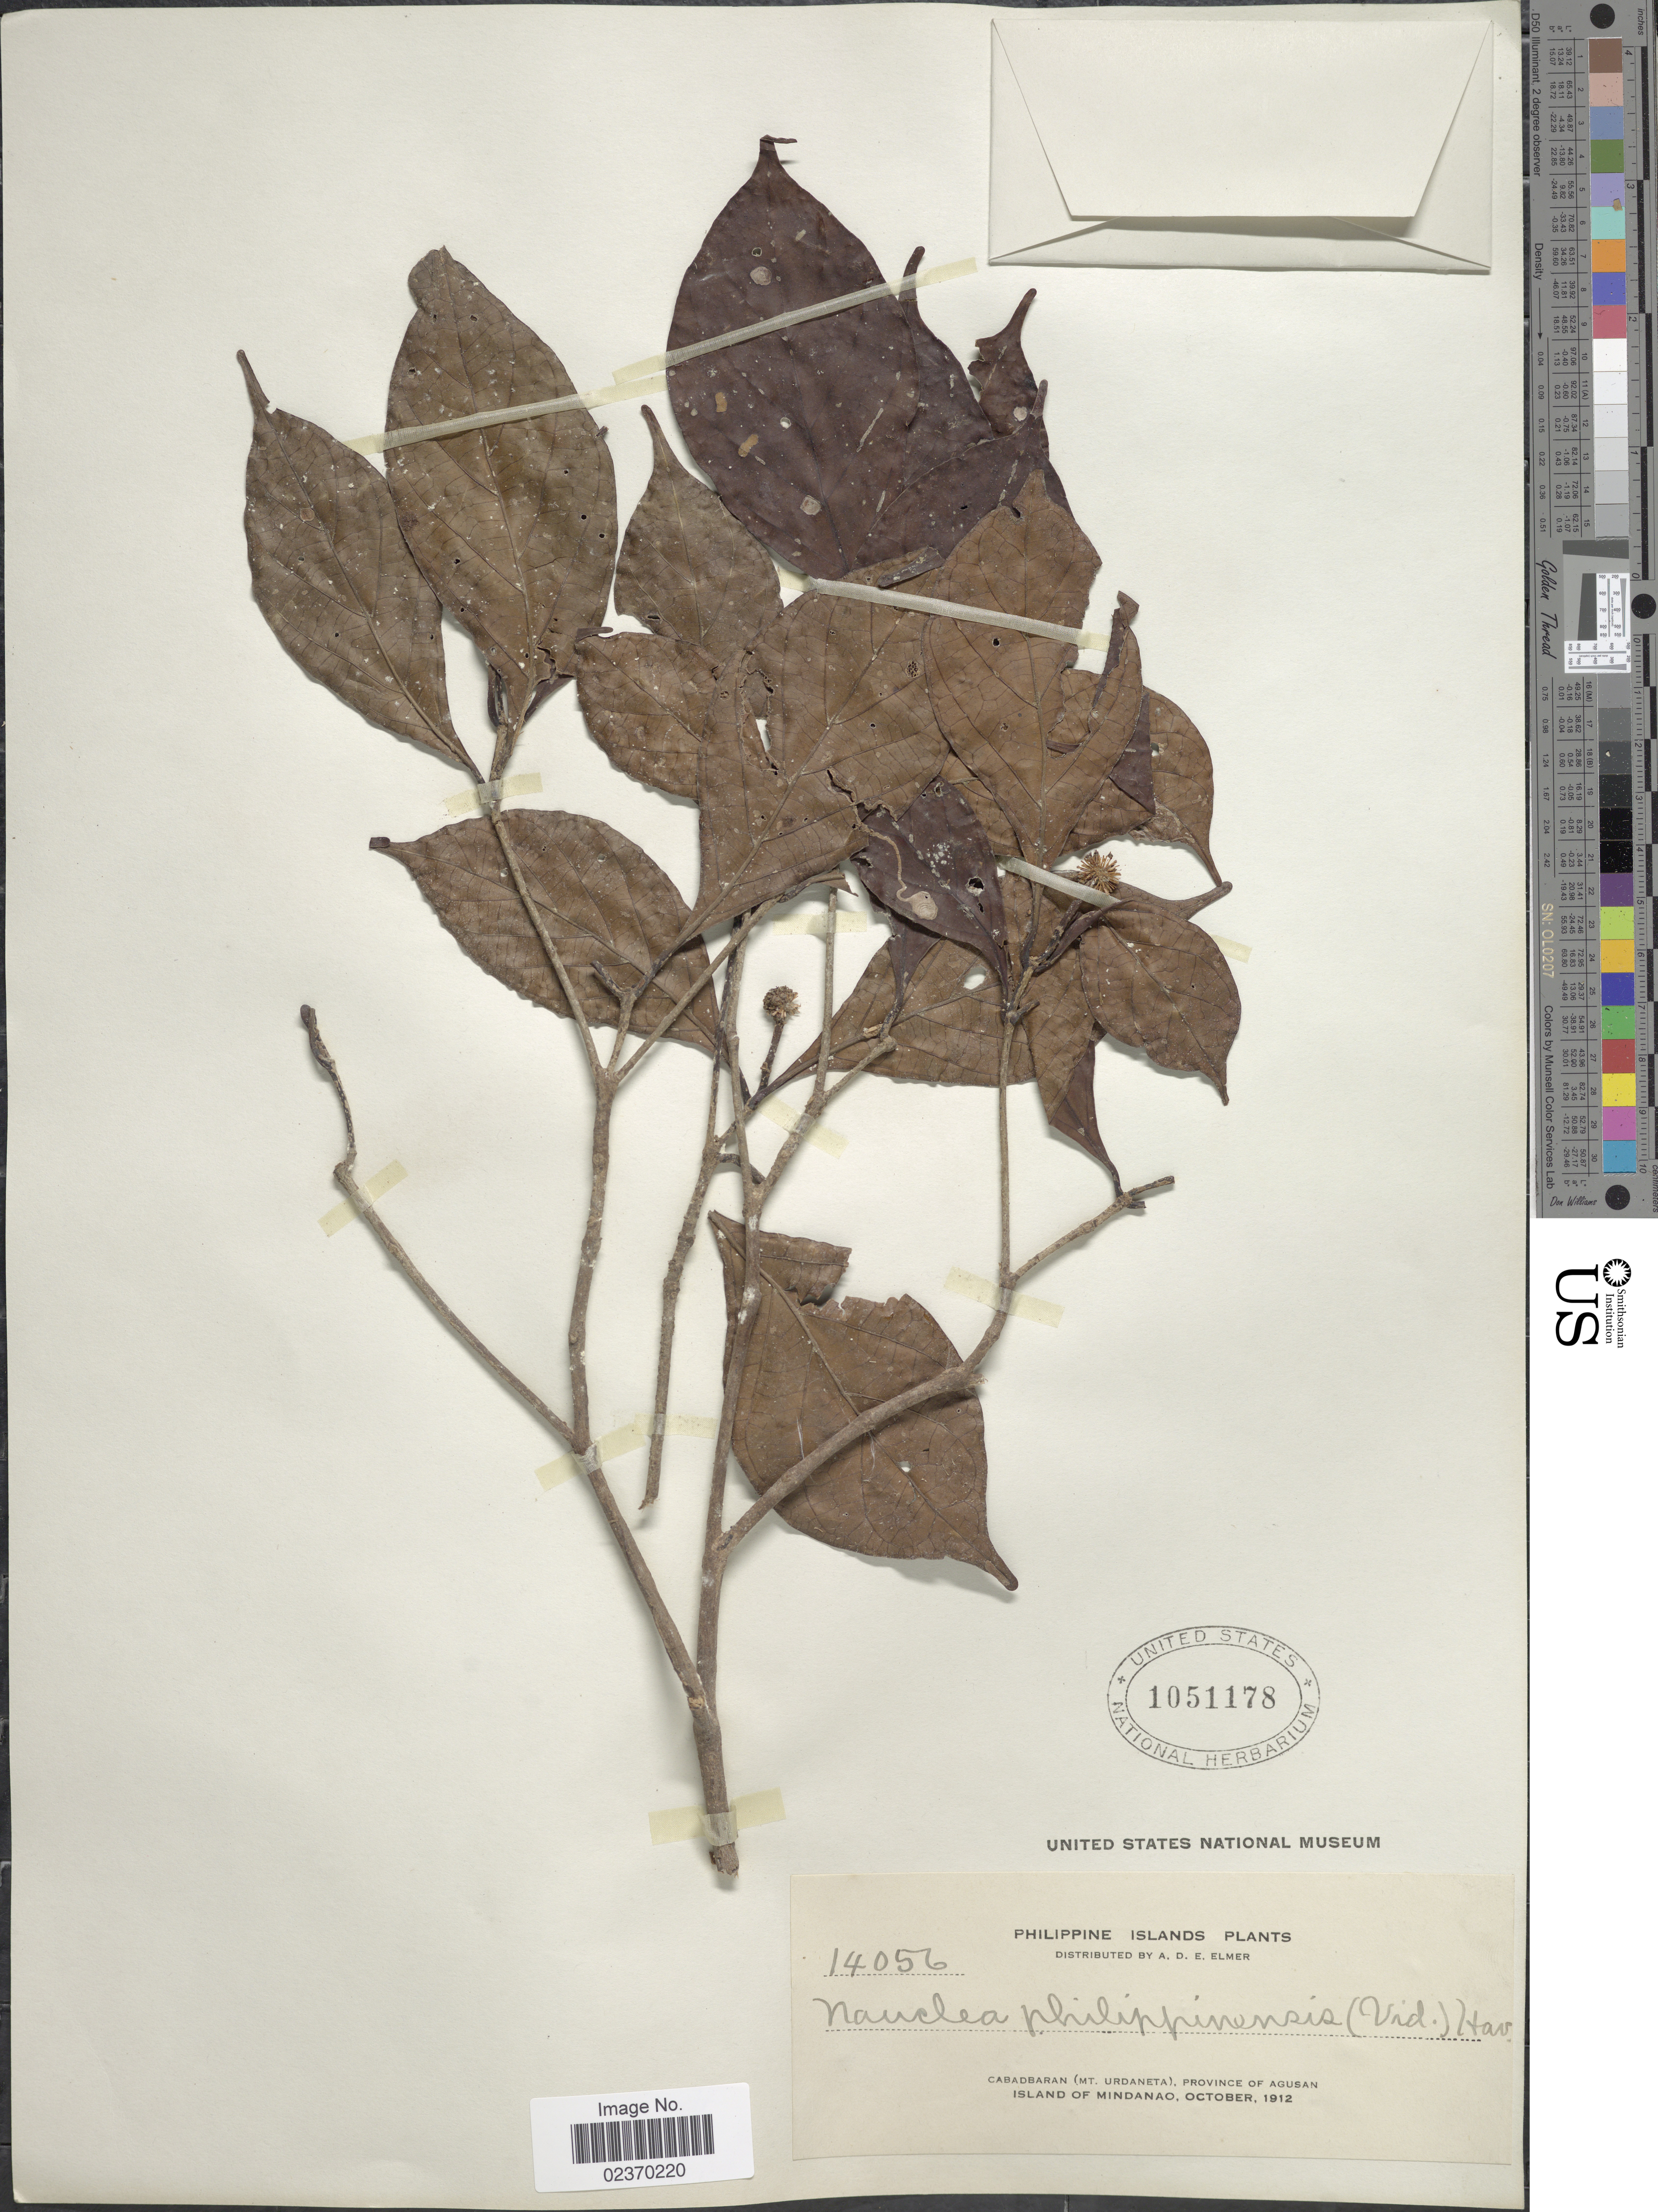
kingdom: Plantae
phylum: Tracheophyta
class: Magnoliopsida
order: Gentianales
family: Rubiaceae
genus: Neonauclea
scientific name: Neonauclea gracilis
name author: (Vidal) Merr.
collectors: A. D. E. Elmer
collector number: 14056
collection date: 1912-10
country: Philippines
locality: Philippine Islands, Cabadbaran (Mt Urdaneta), Province of Agusan, Island of Mindanao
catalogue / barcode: US 1051178